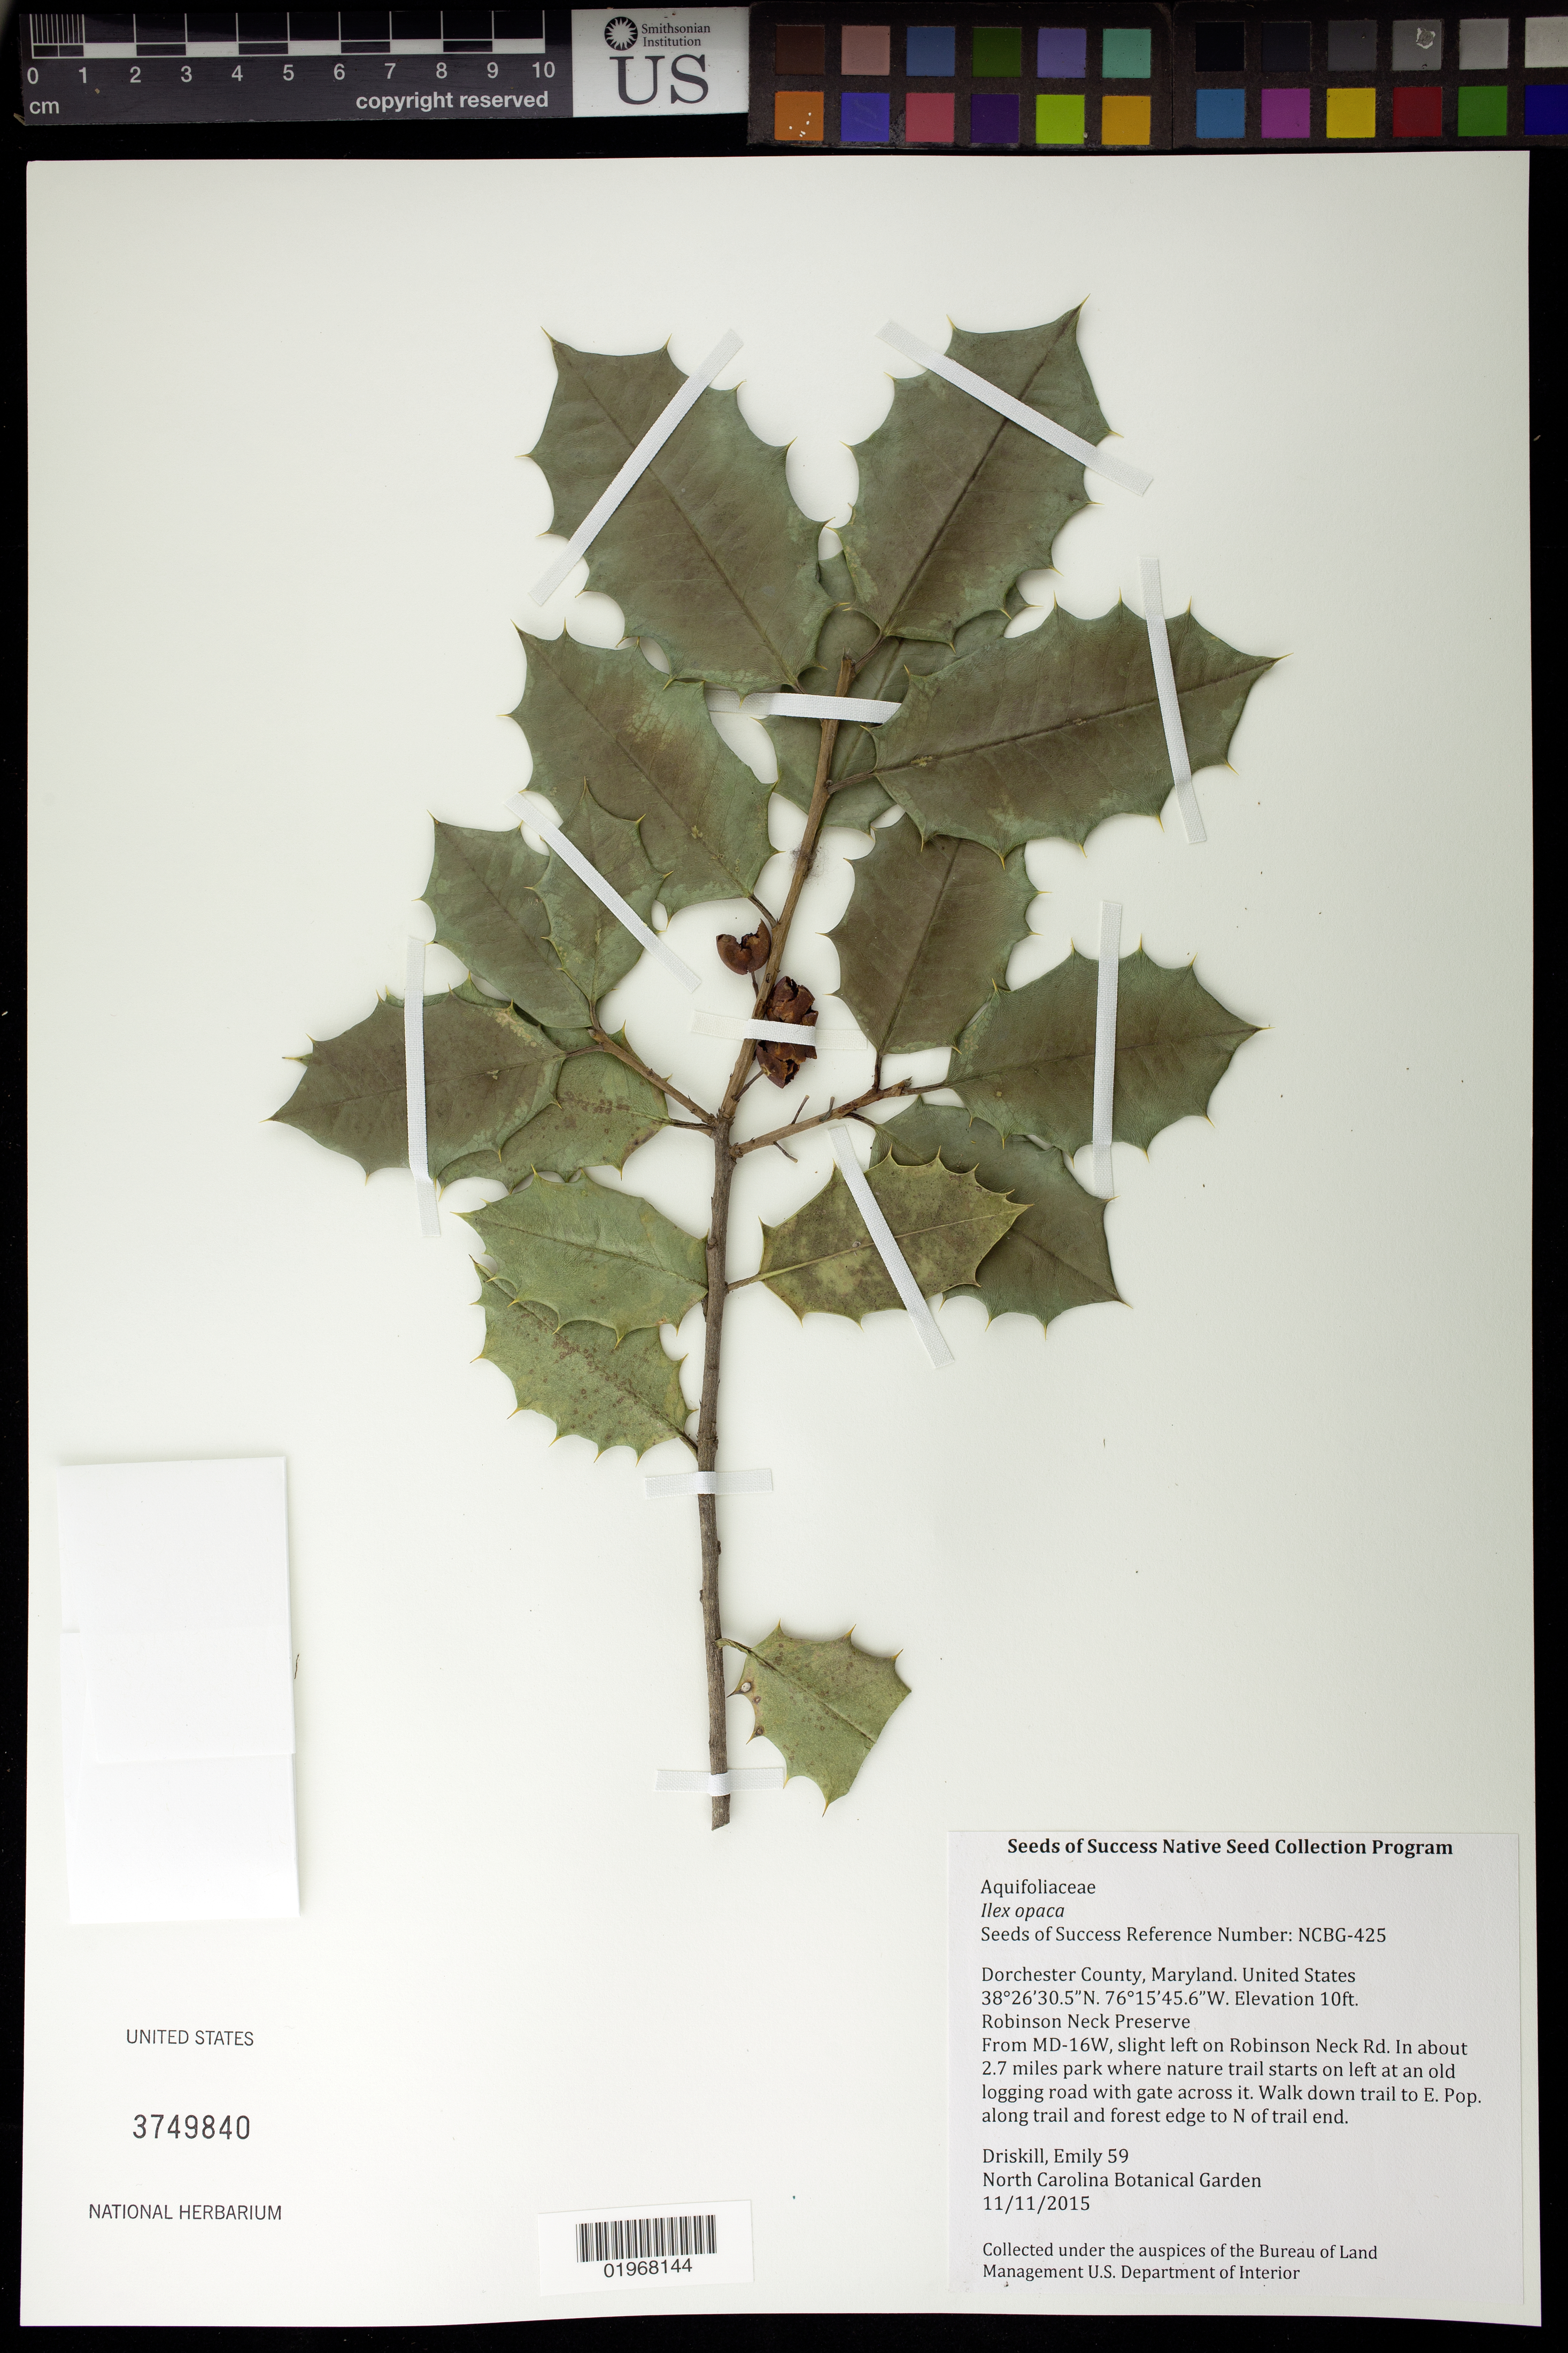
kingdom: Plantae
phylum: Tracheophyta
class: Magnoliopsida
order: Aquifoliales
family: Aquifoliaceae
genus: Ilex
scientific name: Ilex opaca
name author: Aiton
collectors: E. Driskill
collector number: NCBG-425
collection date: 2015-11-11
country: United States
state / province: Maryland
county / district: Dorchester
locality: Robinson Neck Preserve, Nature Trail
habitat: Pine forest/salt marsh interface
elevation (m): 3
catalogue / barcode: US 3749840